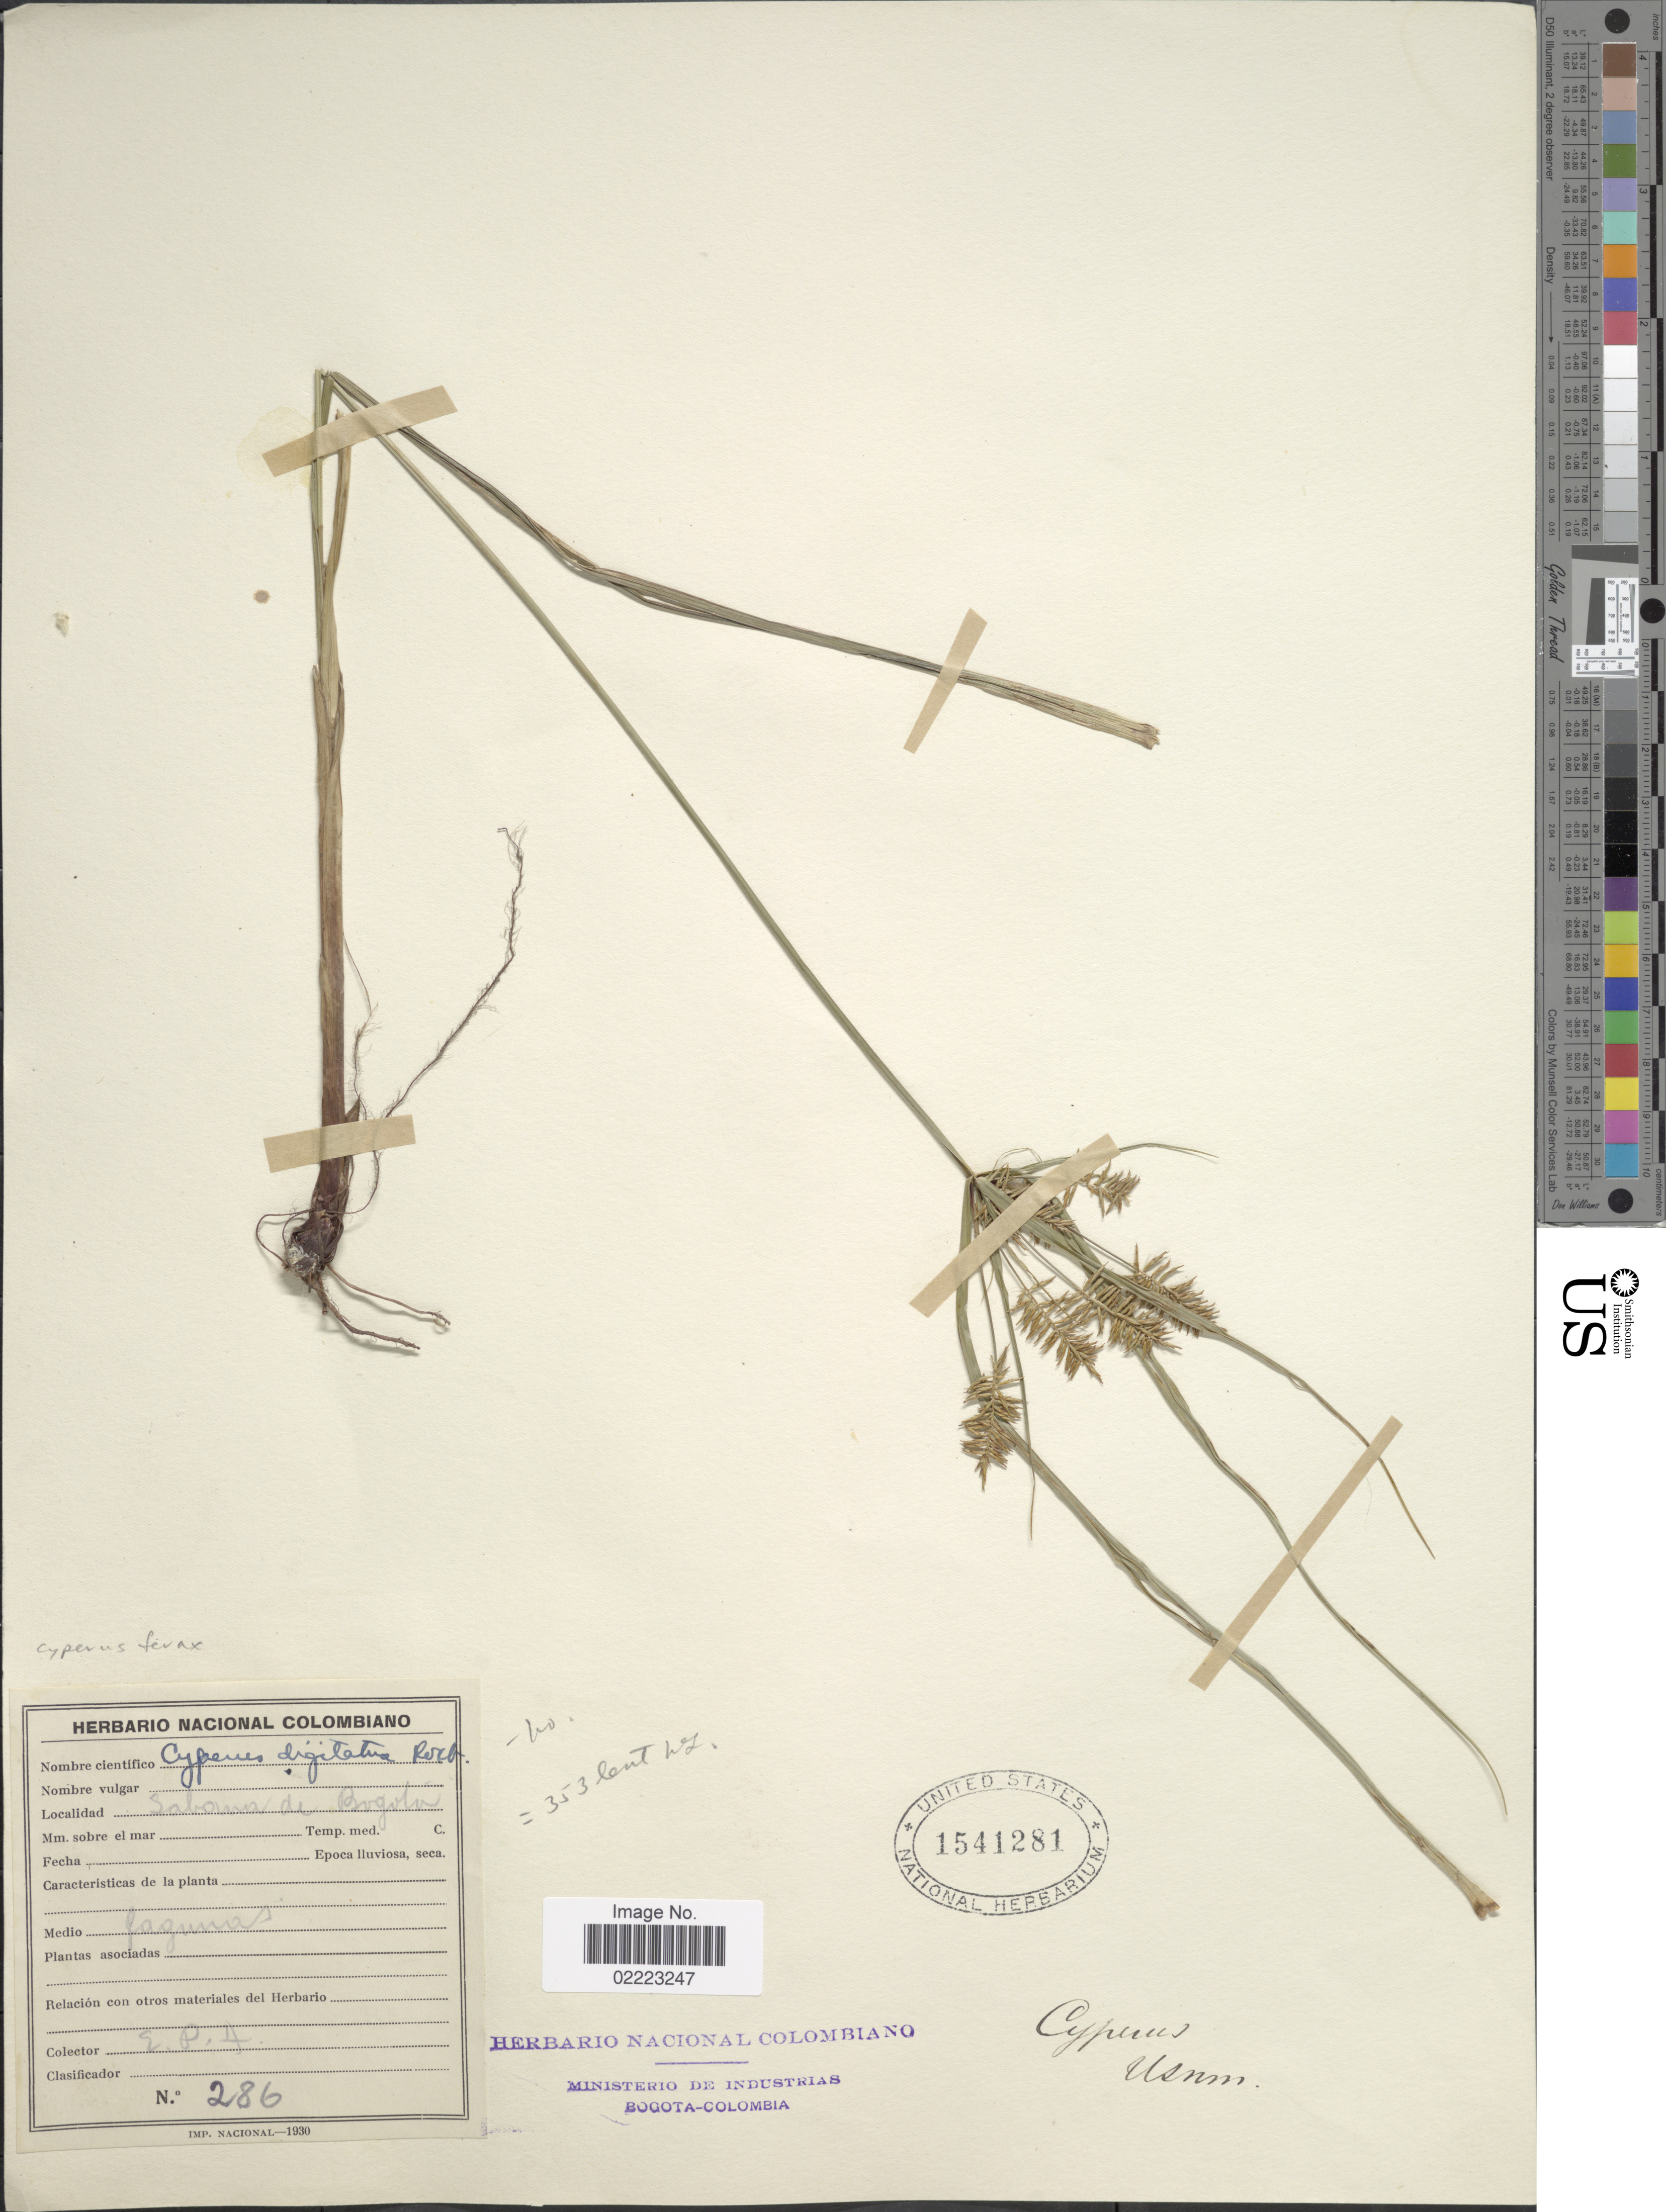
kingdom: Plantae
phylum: Tracheophyta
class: Liliopsida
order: Poales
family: Cyperaceae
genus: Cyperus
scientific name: Cyperus odoratus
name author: L.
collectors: E. Pérez Arbeláez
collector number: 286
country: Colombia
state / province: Bogota D.C.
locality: Saboma de Bogota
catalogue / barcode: US 1541281